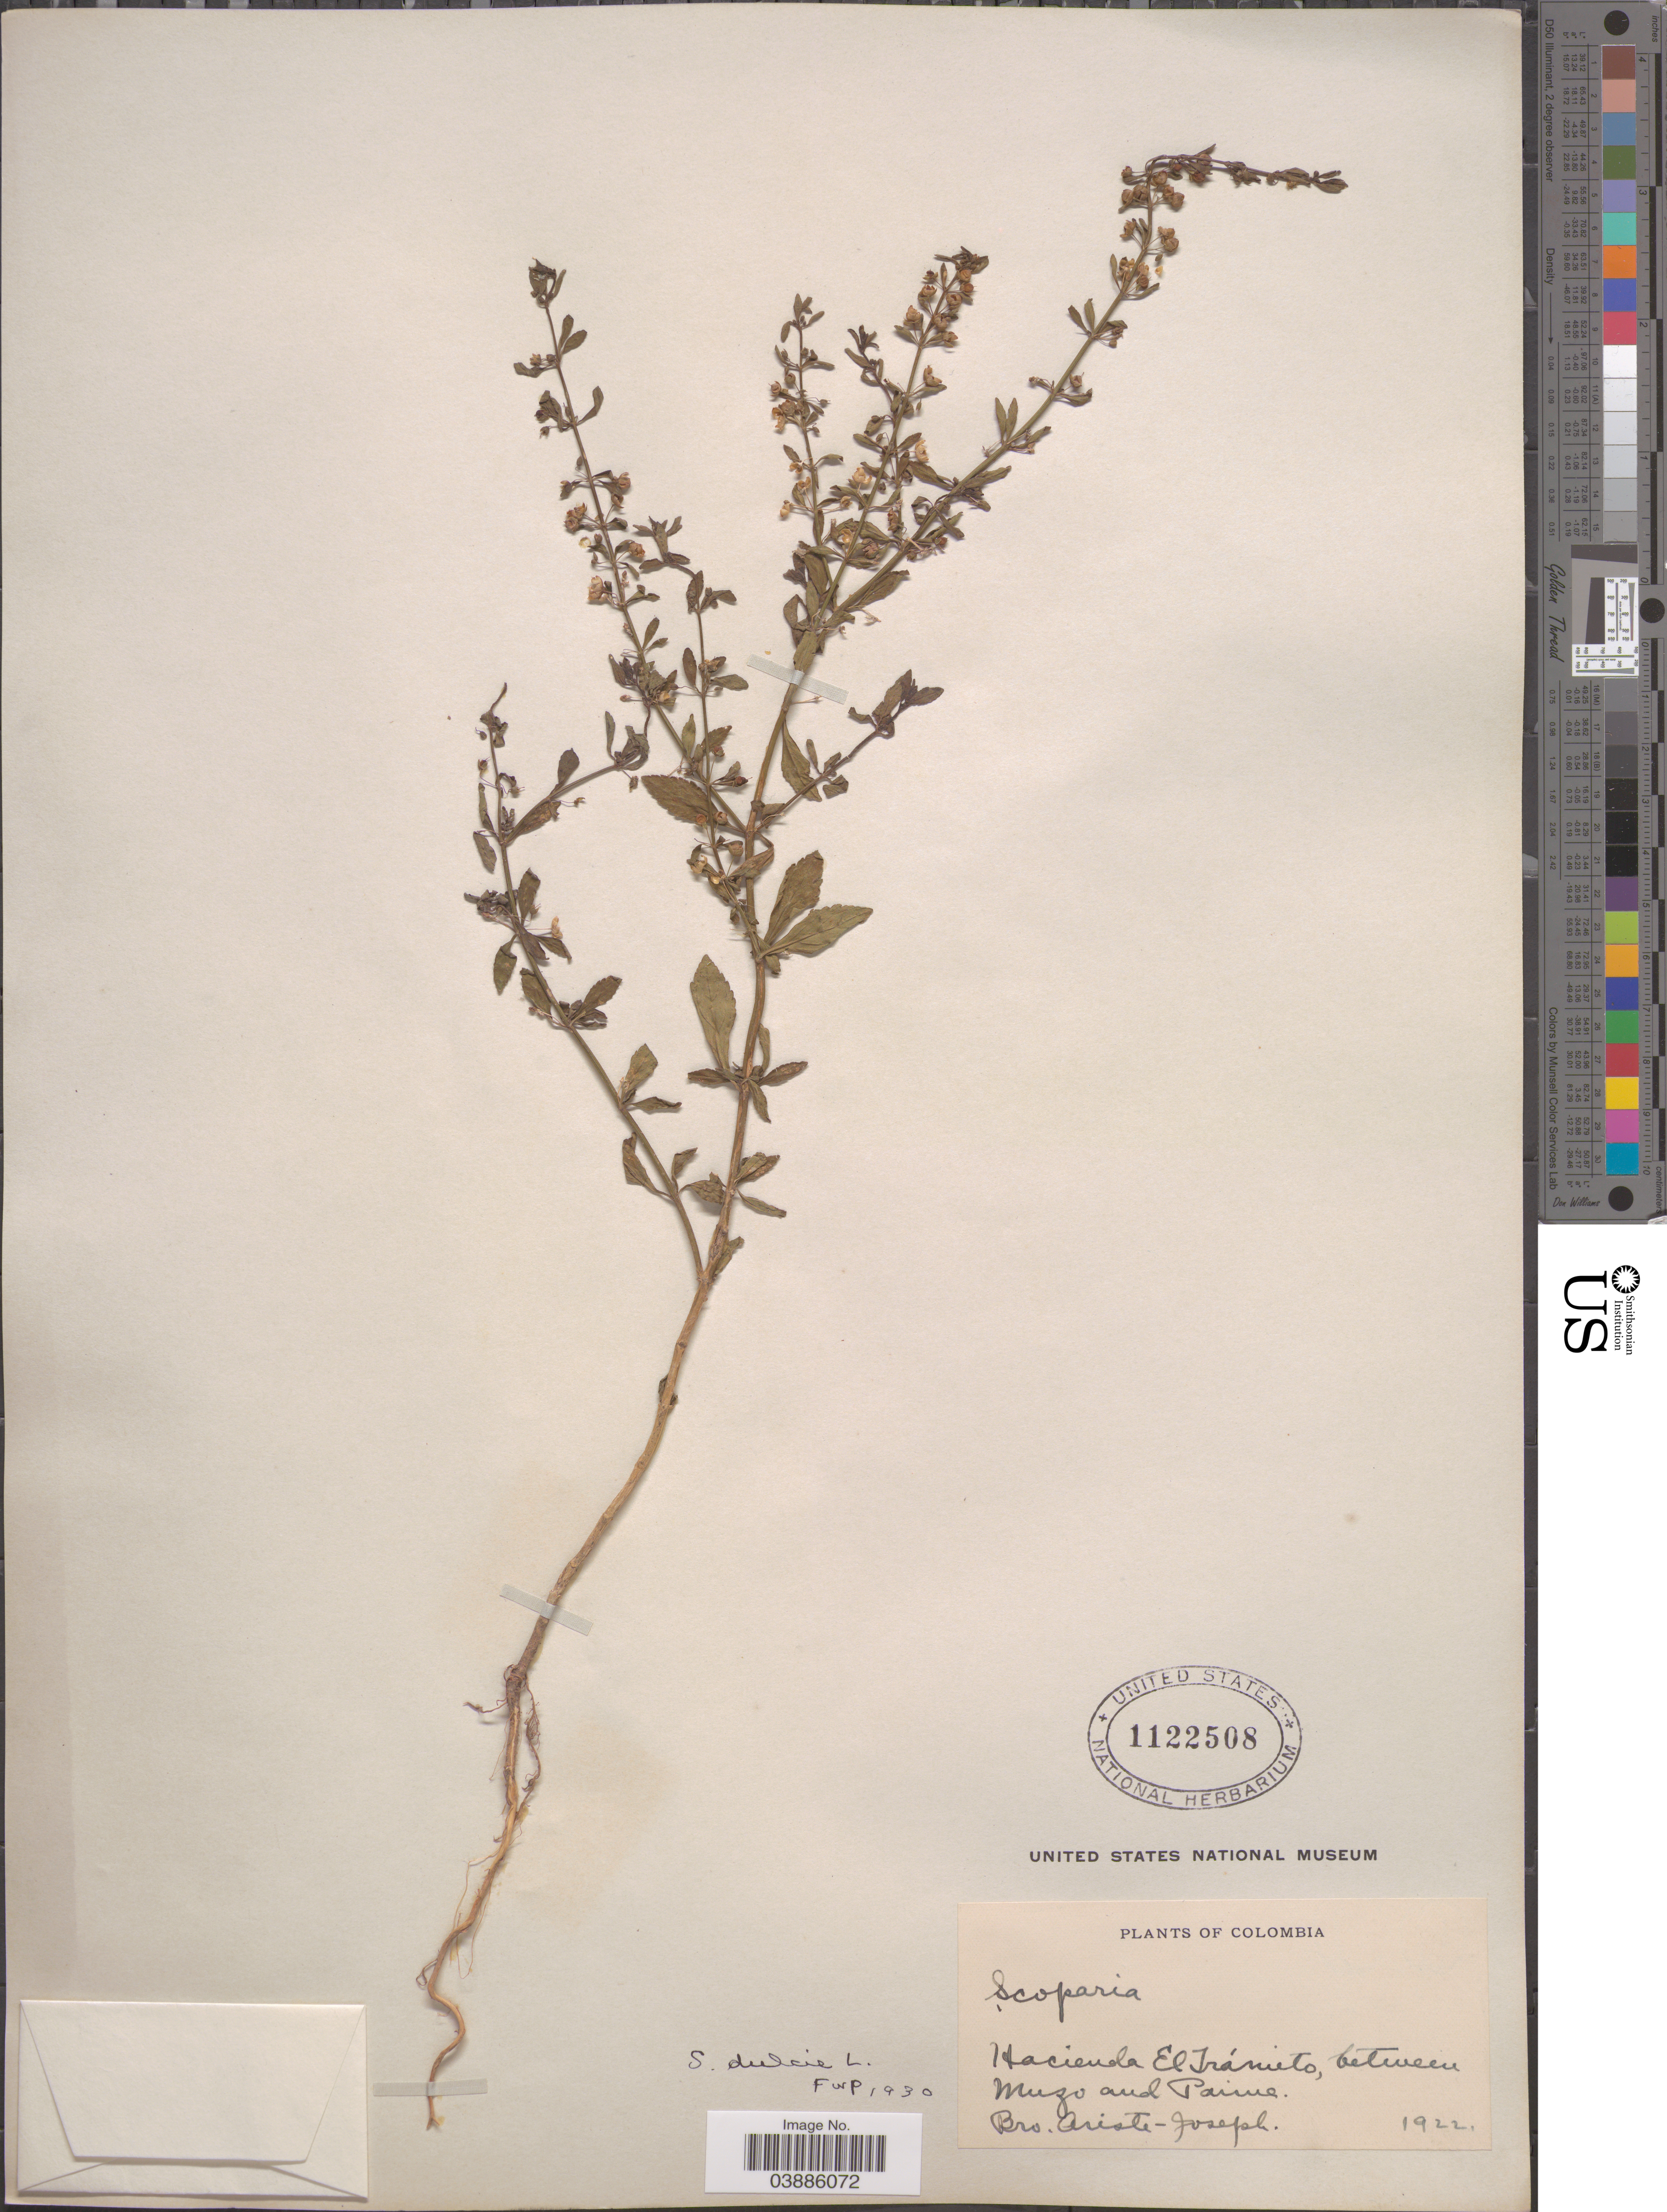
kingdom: Plantae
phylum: Tracheophyta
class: Magnoliopsida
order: Lamiales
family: Plantaginaceae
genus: Scoparia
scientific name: Scoparia dulcis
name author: L.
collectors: Bro. Ariste-Joseph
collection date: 1922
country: Colombia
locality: Hacienda El Tranieto, between Muzo and Paime.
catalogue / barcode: US 1122508